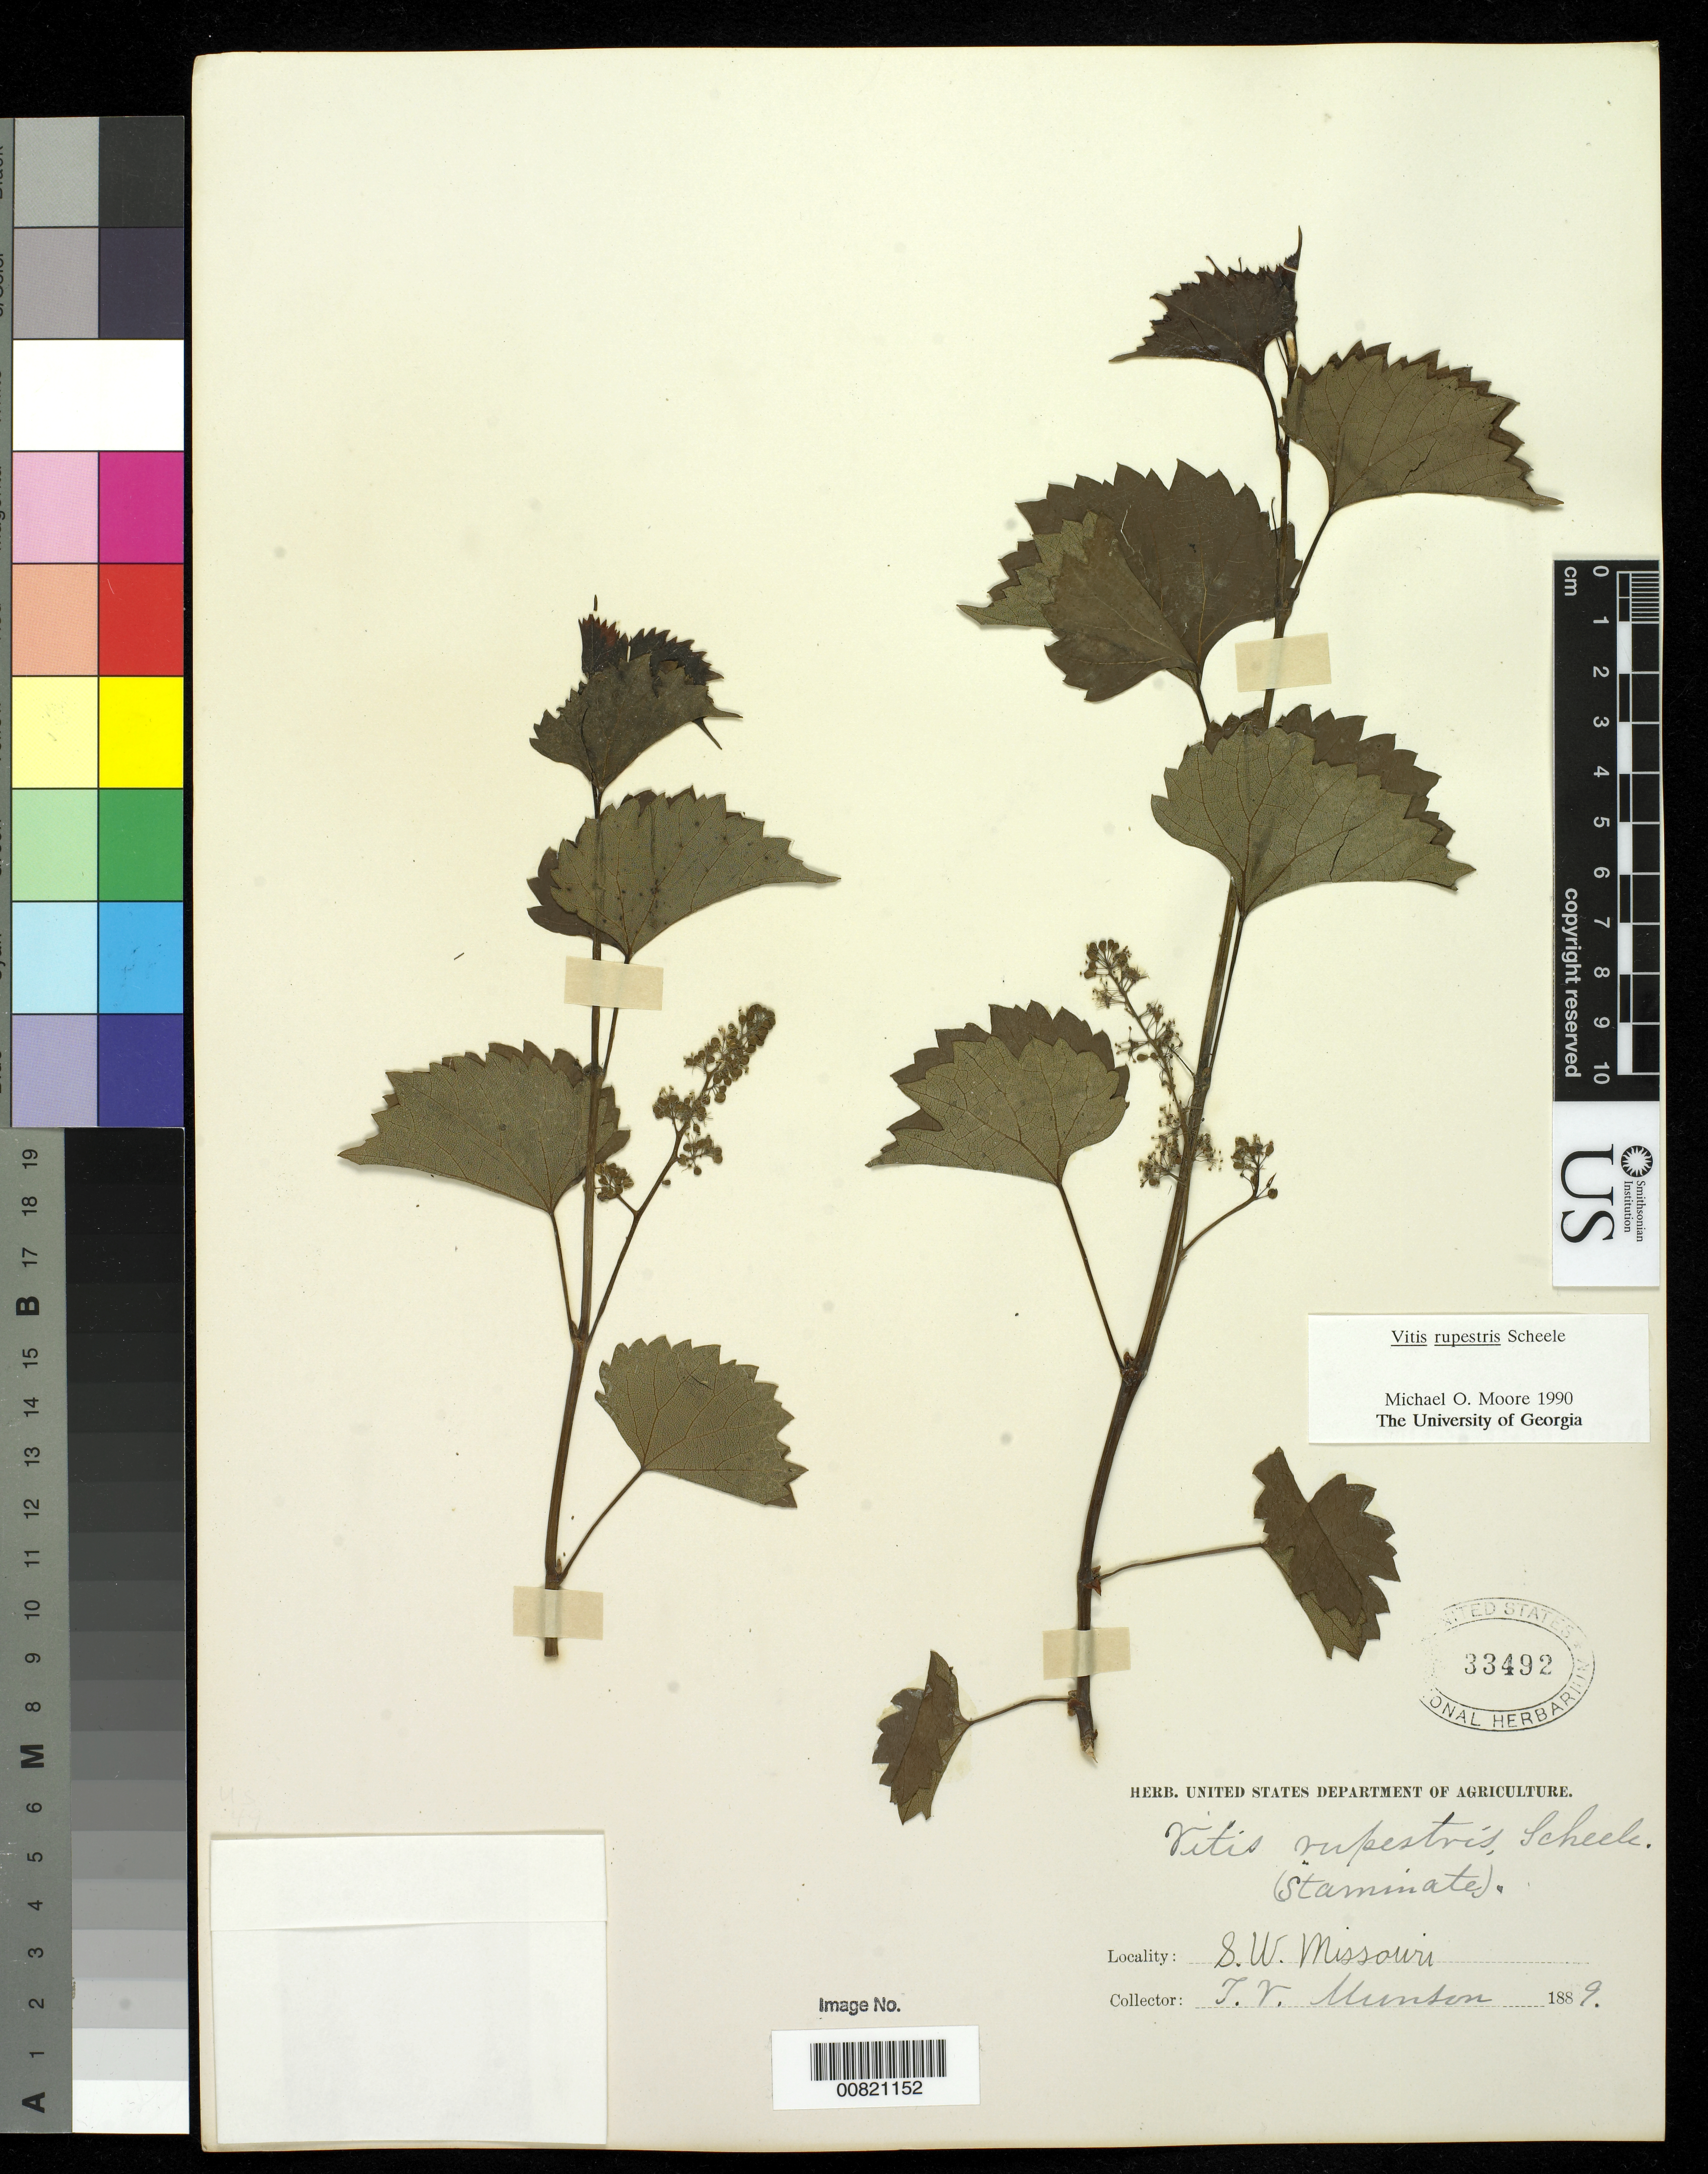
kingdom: Plantae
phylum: Tracheophyta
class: Magnoliopsida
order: Vitales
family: Vitaceae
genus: Vitis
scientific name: Vitis rupestris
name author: Scheele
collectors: T. V. Munson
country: United States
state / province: Missouri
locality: SW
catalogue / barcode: US 33492